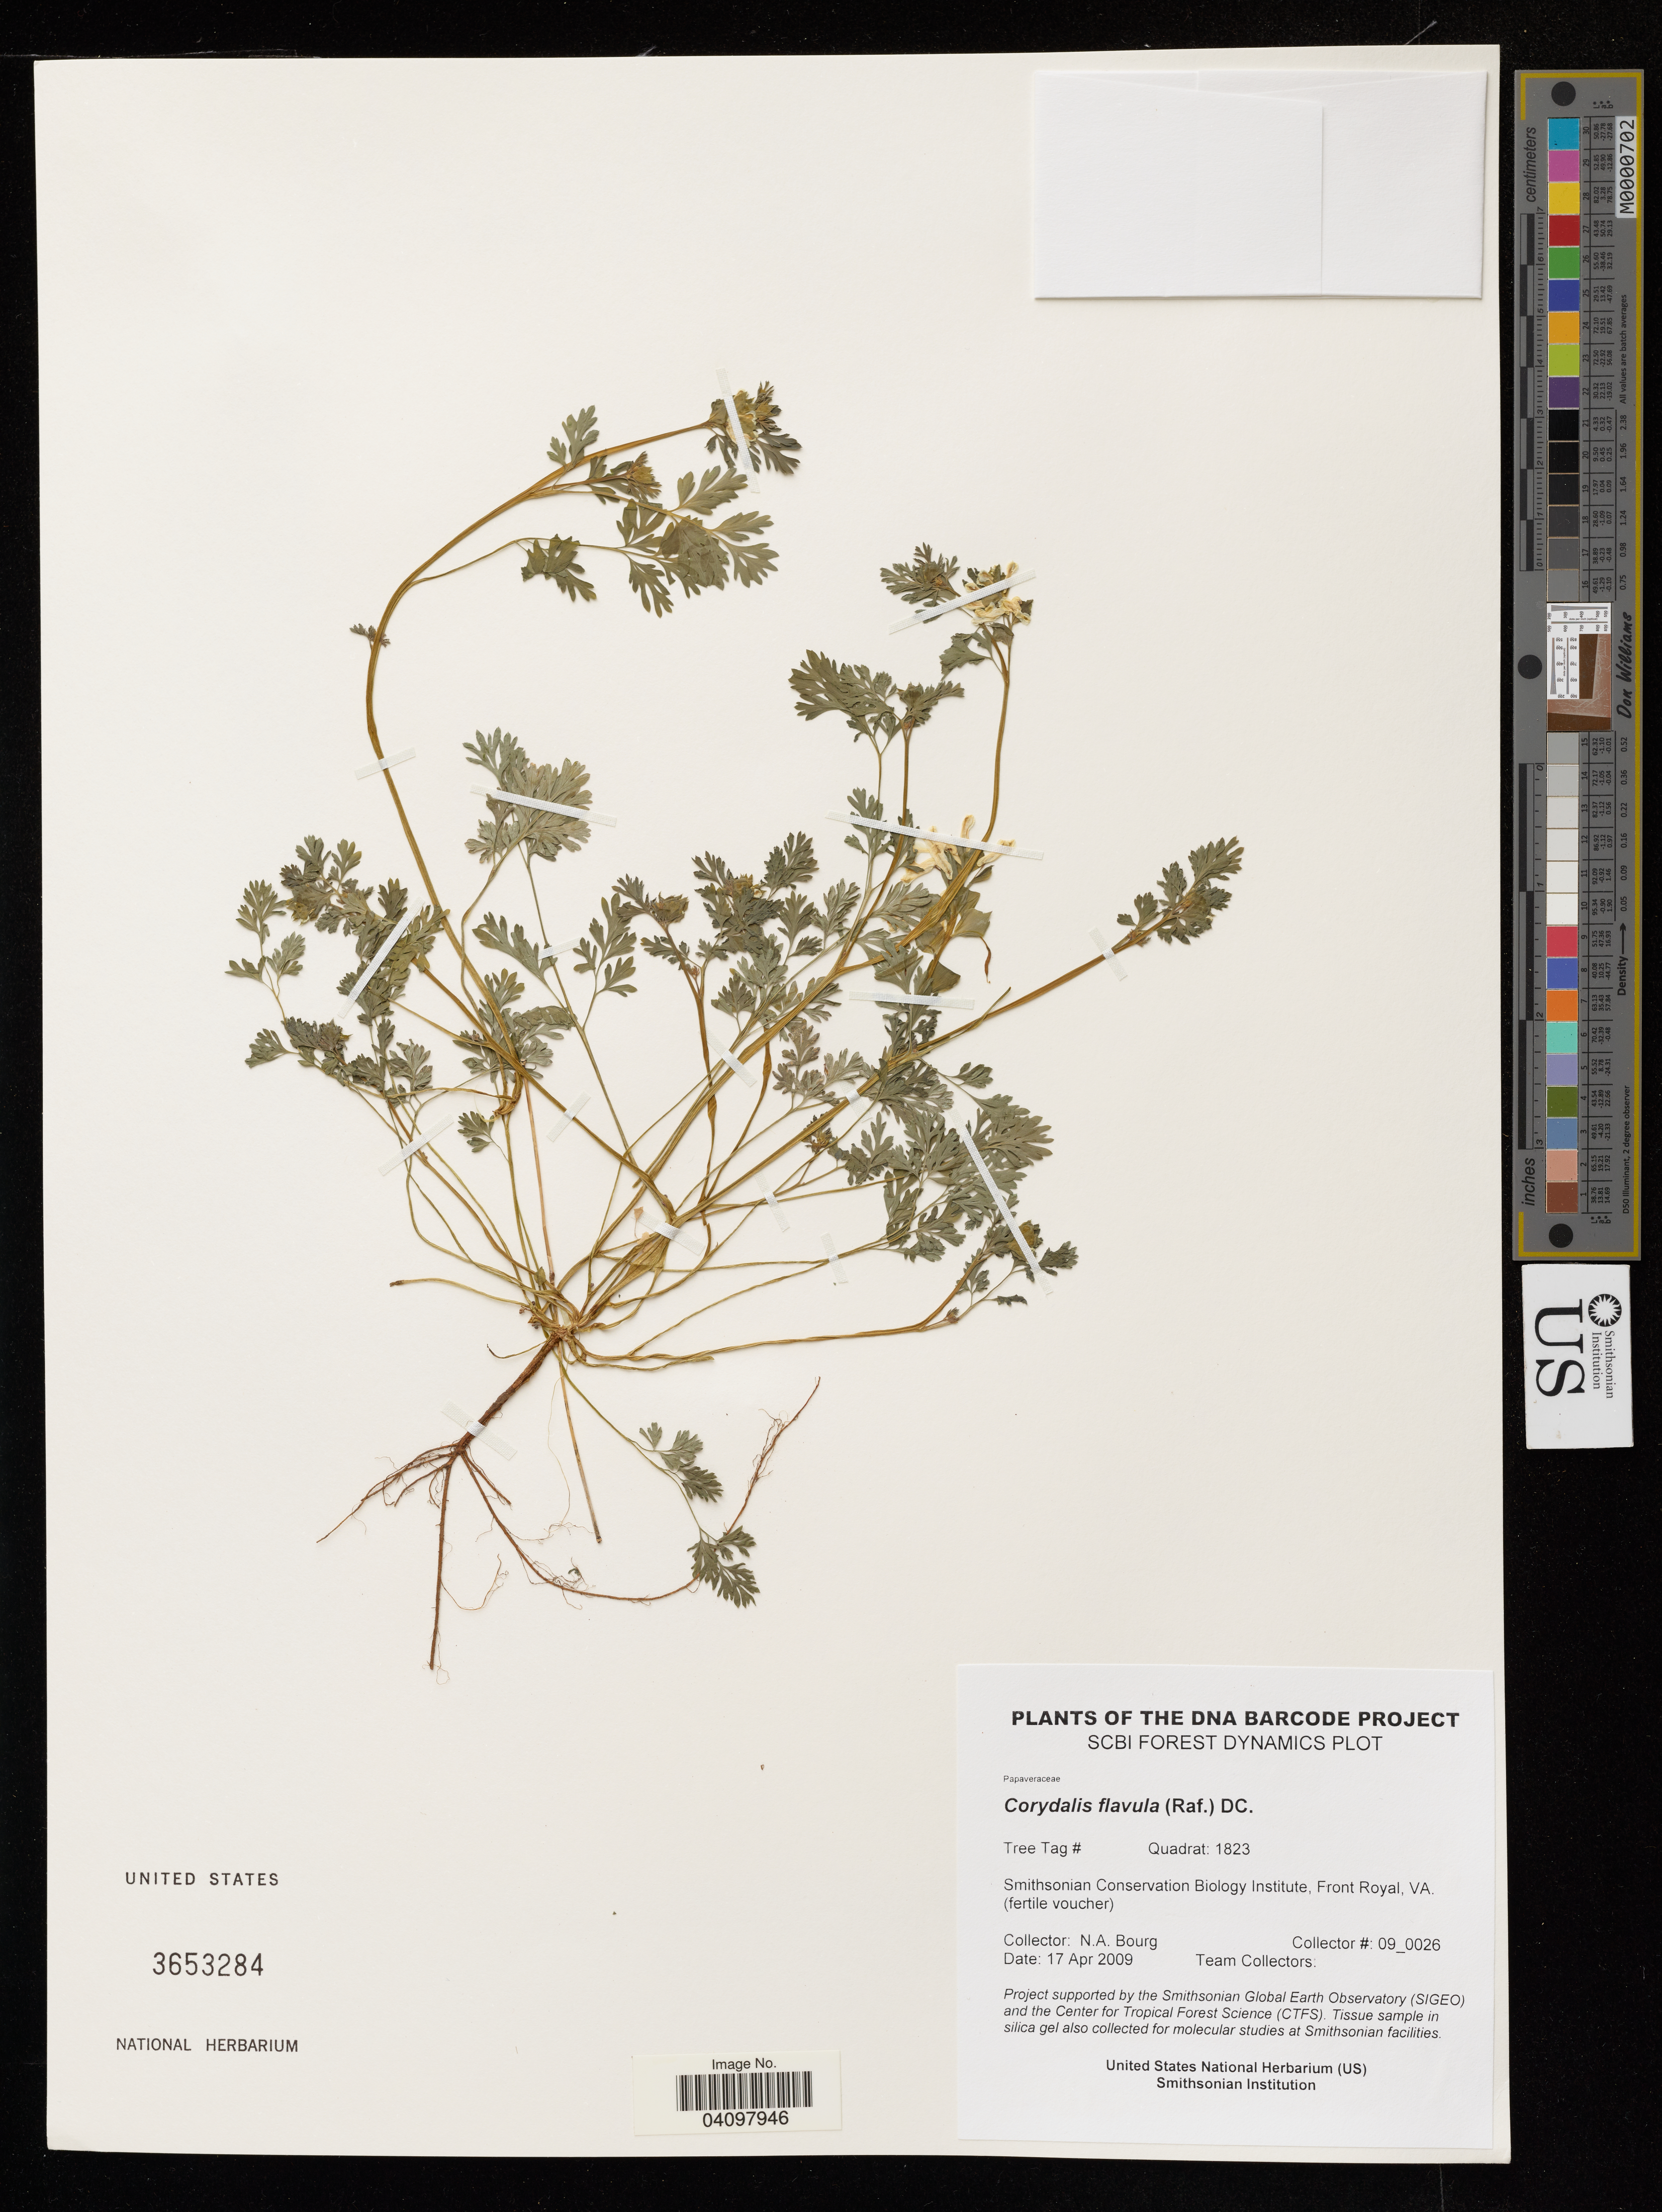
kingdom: Plantae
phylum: Tracheophyta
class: Magnoliopsida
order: Ranunculales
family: Papaveraceae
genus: Corydalis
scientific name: Corydalis flavula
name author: (Raf.) DC.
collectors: N. A. Bourg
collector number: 09_0026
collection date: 2009-04-17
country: United States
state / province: Virginia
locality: Smithsonian Conservation Biology Institute, Front Royal, VA. (fertile voucher).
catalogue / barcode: US 3653284